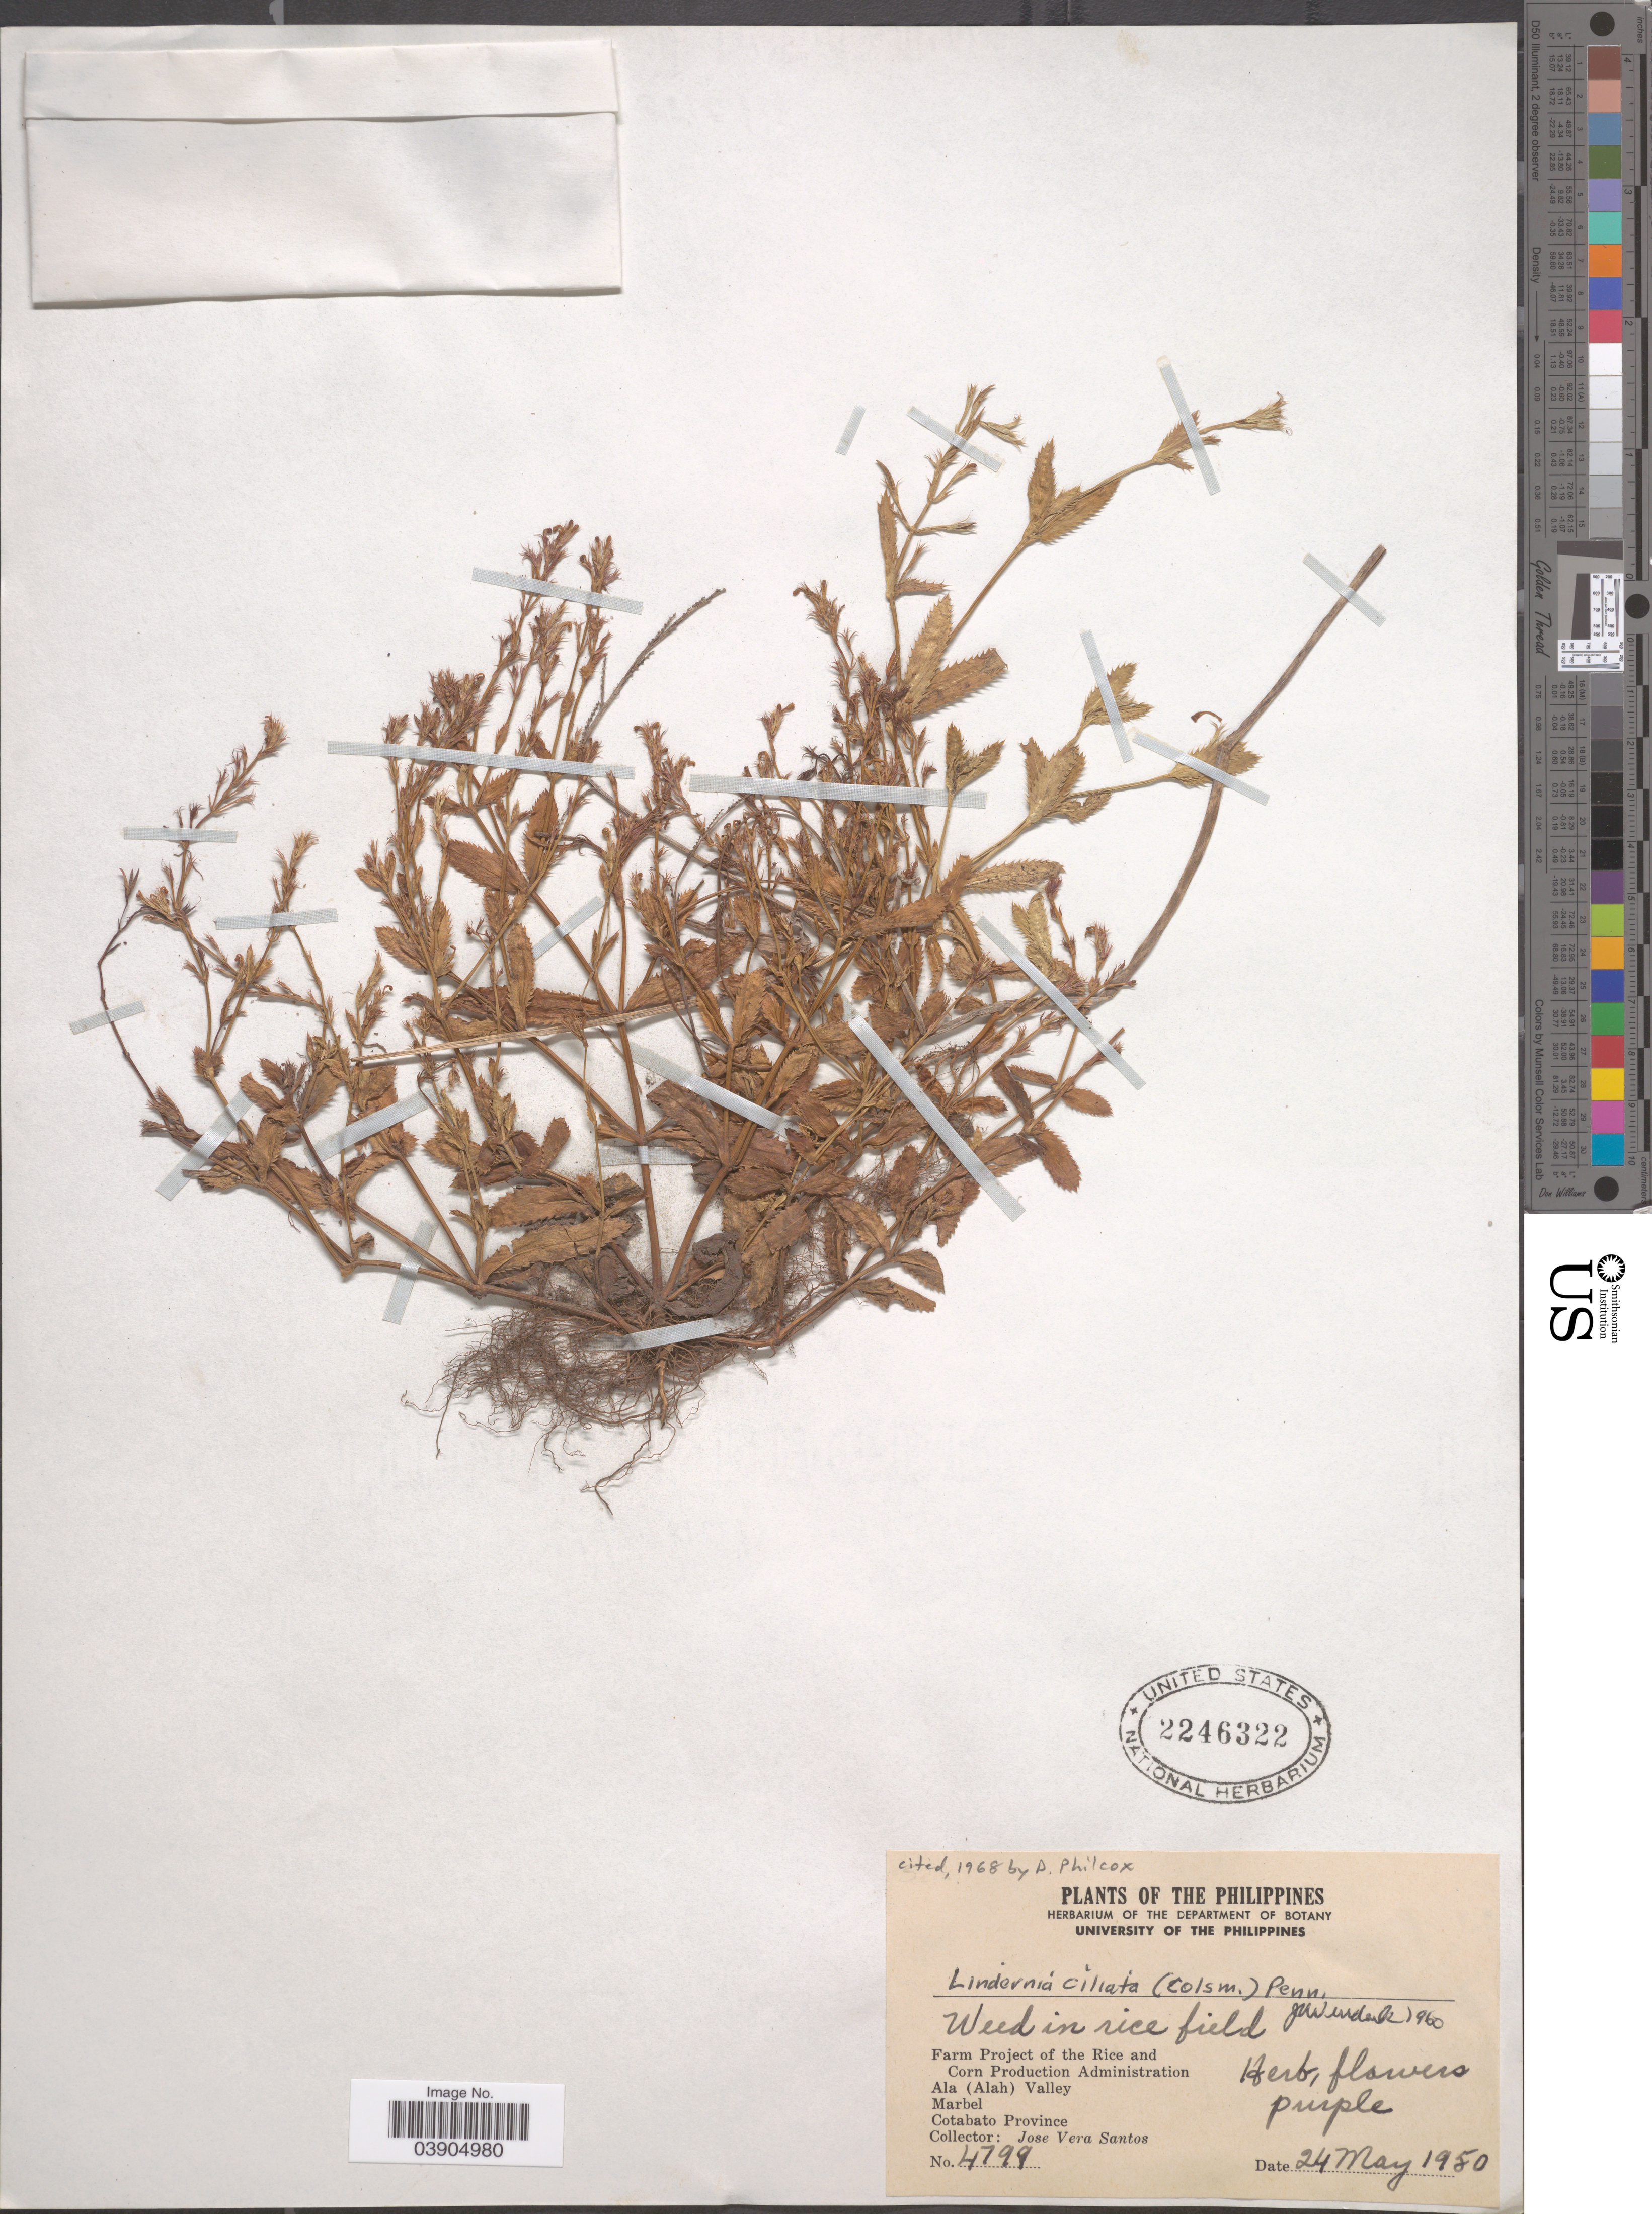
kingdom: Plantae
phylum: Tracheophyta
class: Magnoliopsida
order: Lamiales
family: Linderniaceae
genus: Lindernia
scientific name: Lindernia ciliata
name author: (Colsm.) Pennell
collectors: J. V. Santos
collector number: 4799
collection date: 1950-05-24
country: Philippines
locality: Farm Project of the Rice and Corn Production Administration. Ala (Alah) Valley. Marbel. Cotabato Province.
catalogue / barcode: US 2246322